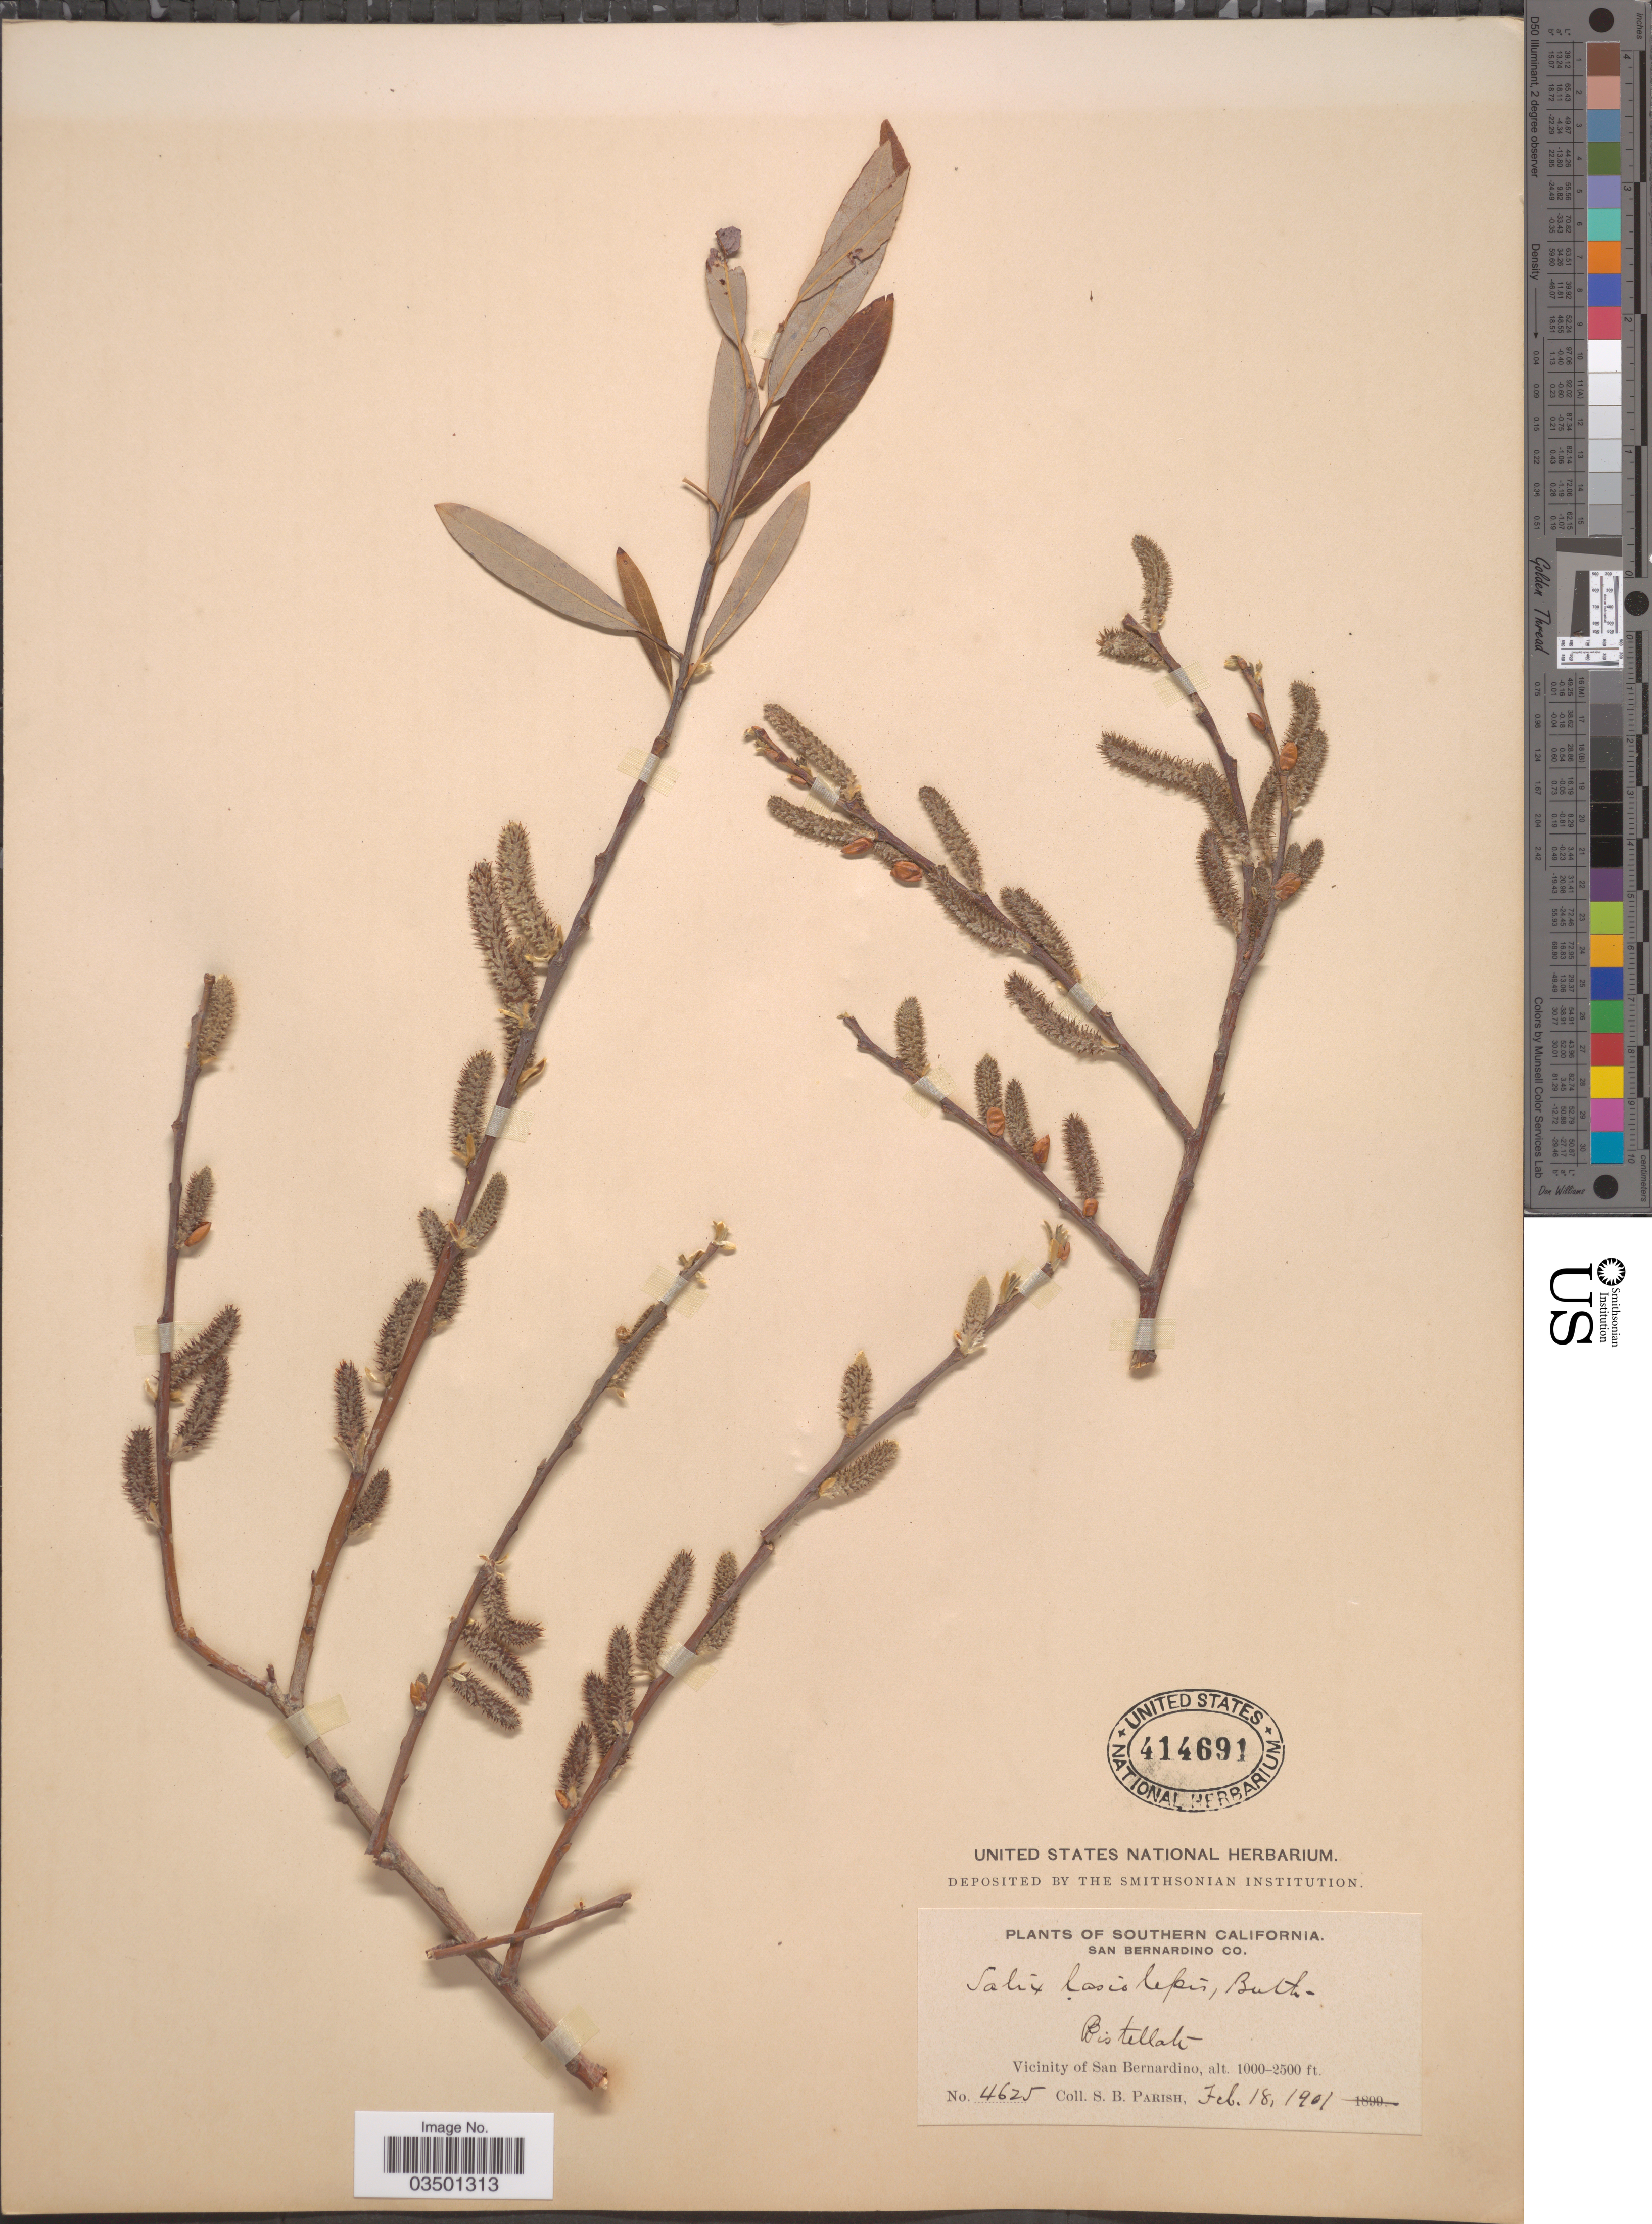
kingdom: Plantae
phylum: Tracheophyta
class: Magnoliopsida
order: Malpighiales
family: Salicaceae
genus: Salix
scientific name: Salix lasiolepis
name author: Benth.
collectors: S. B. Parish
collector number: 4625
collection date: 1901-02-18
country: United States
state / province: California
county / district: San Bernardino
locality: Southern California. San Bernardino Co. Vicinity of San Bernardino.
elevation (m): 305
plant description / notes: Removed "Pistellate" from Precise Locality field. True transcription is "Pistillate." Should be added to Phenology field?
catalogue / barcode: US 414691